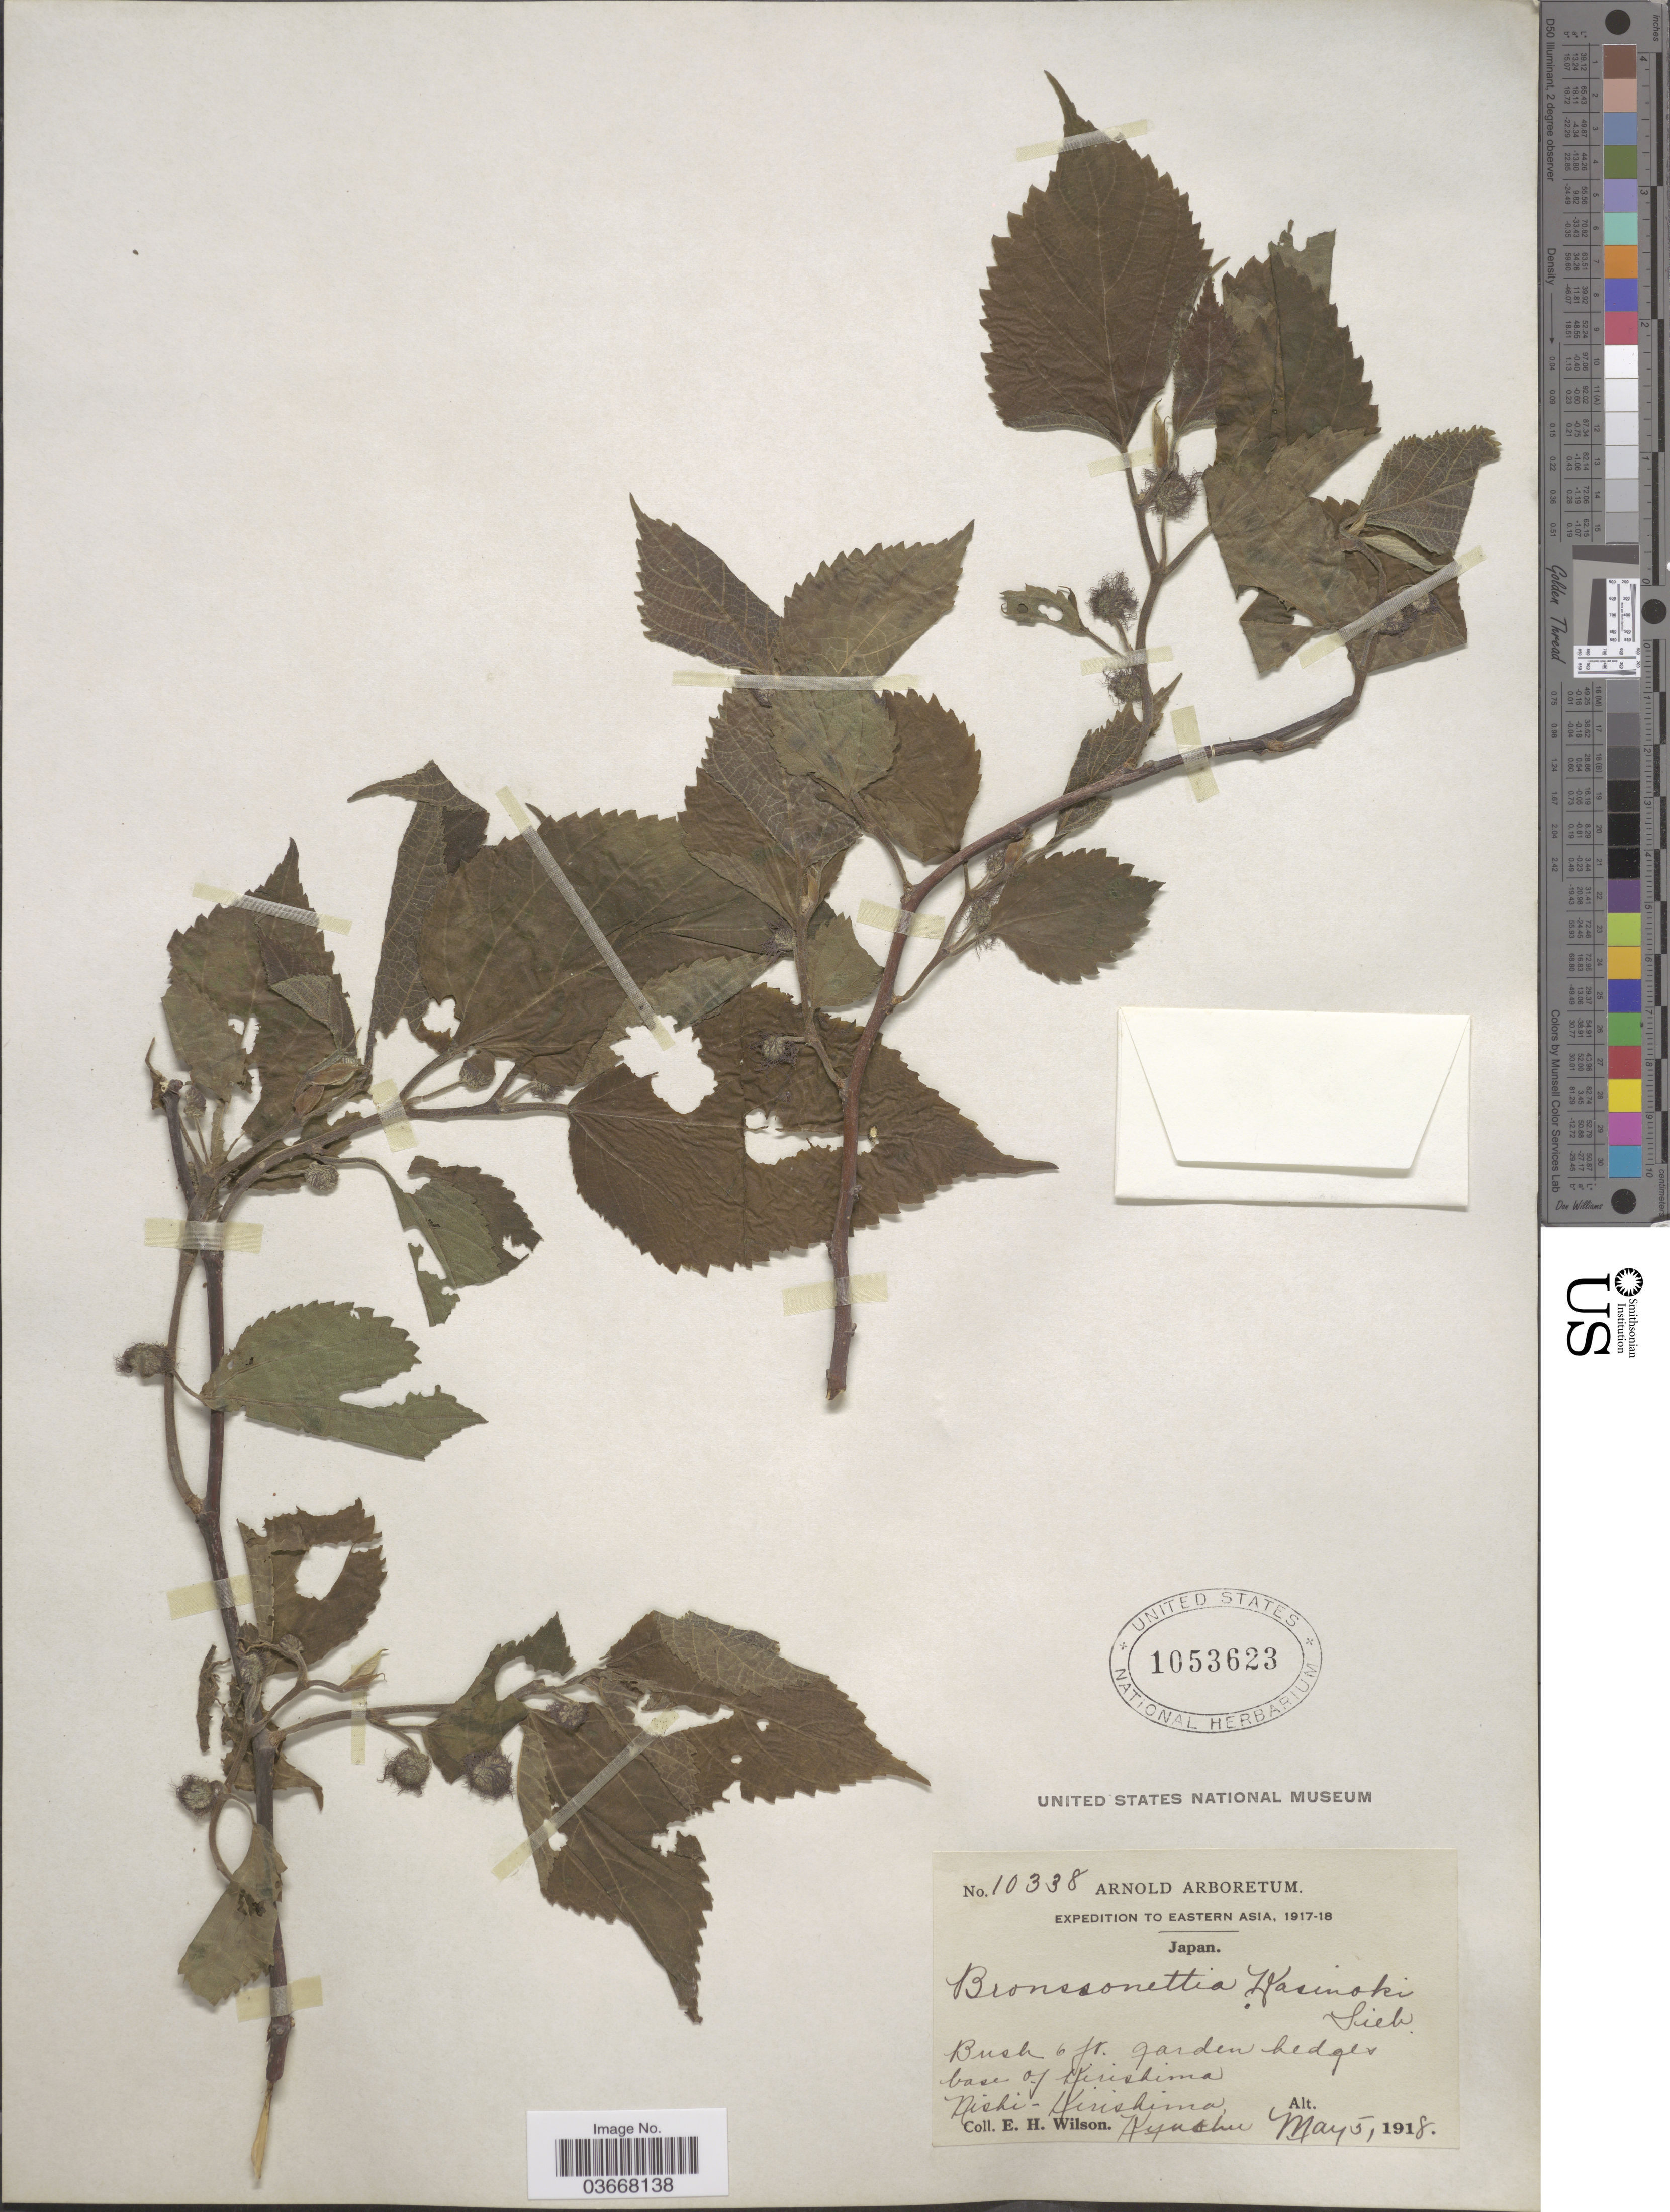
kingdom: Plantae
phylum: Tracheophyta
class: Magnoliopsida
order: Rosales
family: Moraceae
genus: Broussonetia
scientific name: Broussonetia kazinoki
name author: Siebold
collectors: E. Wilson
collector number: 10338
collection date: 1918-05-05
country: Japan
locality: Base of Kirishima. Nishi-Kirishima. Kyushu.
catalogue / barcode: US 1053623